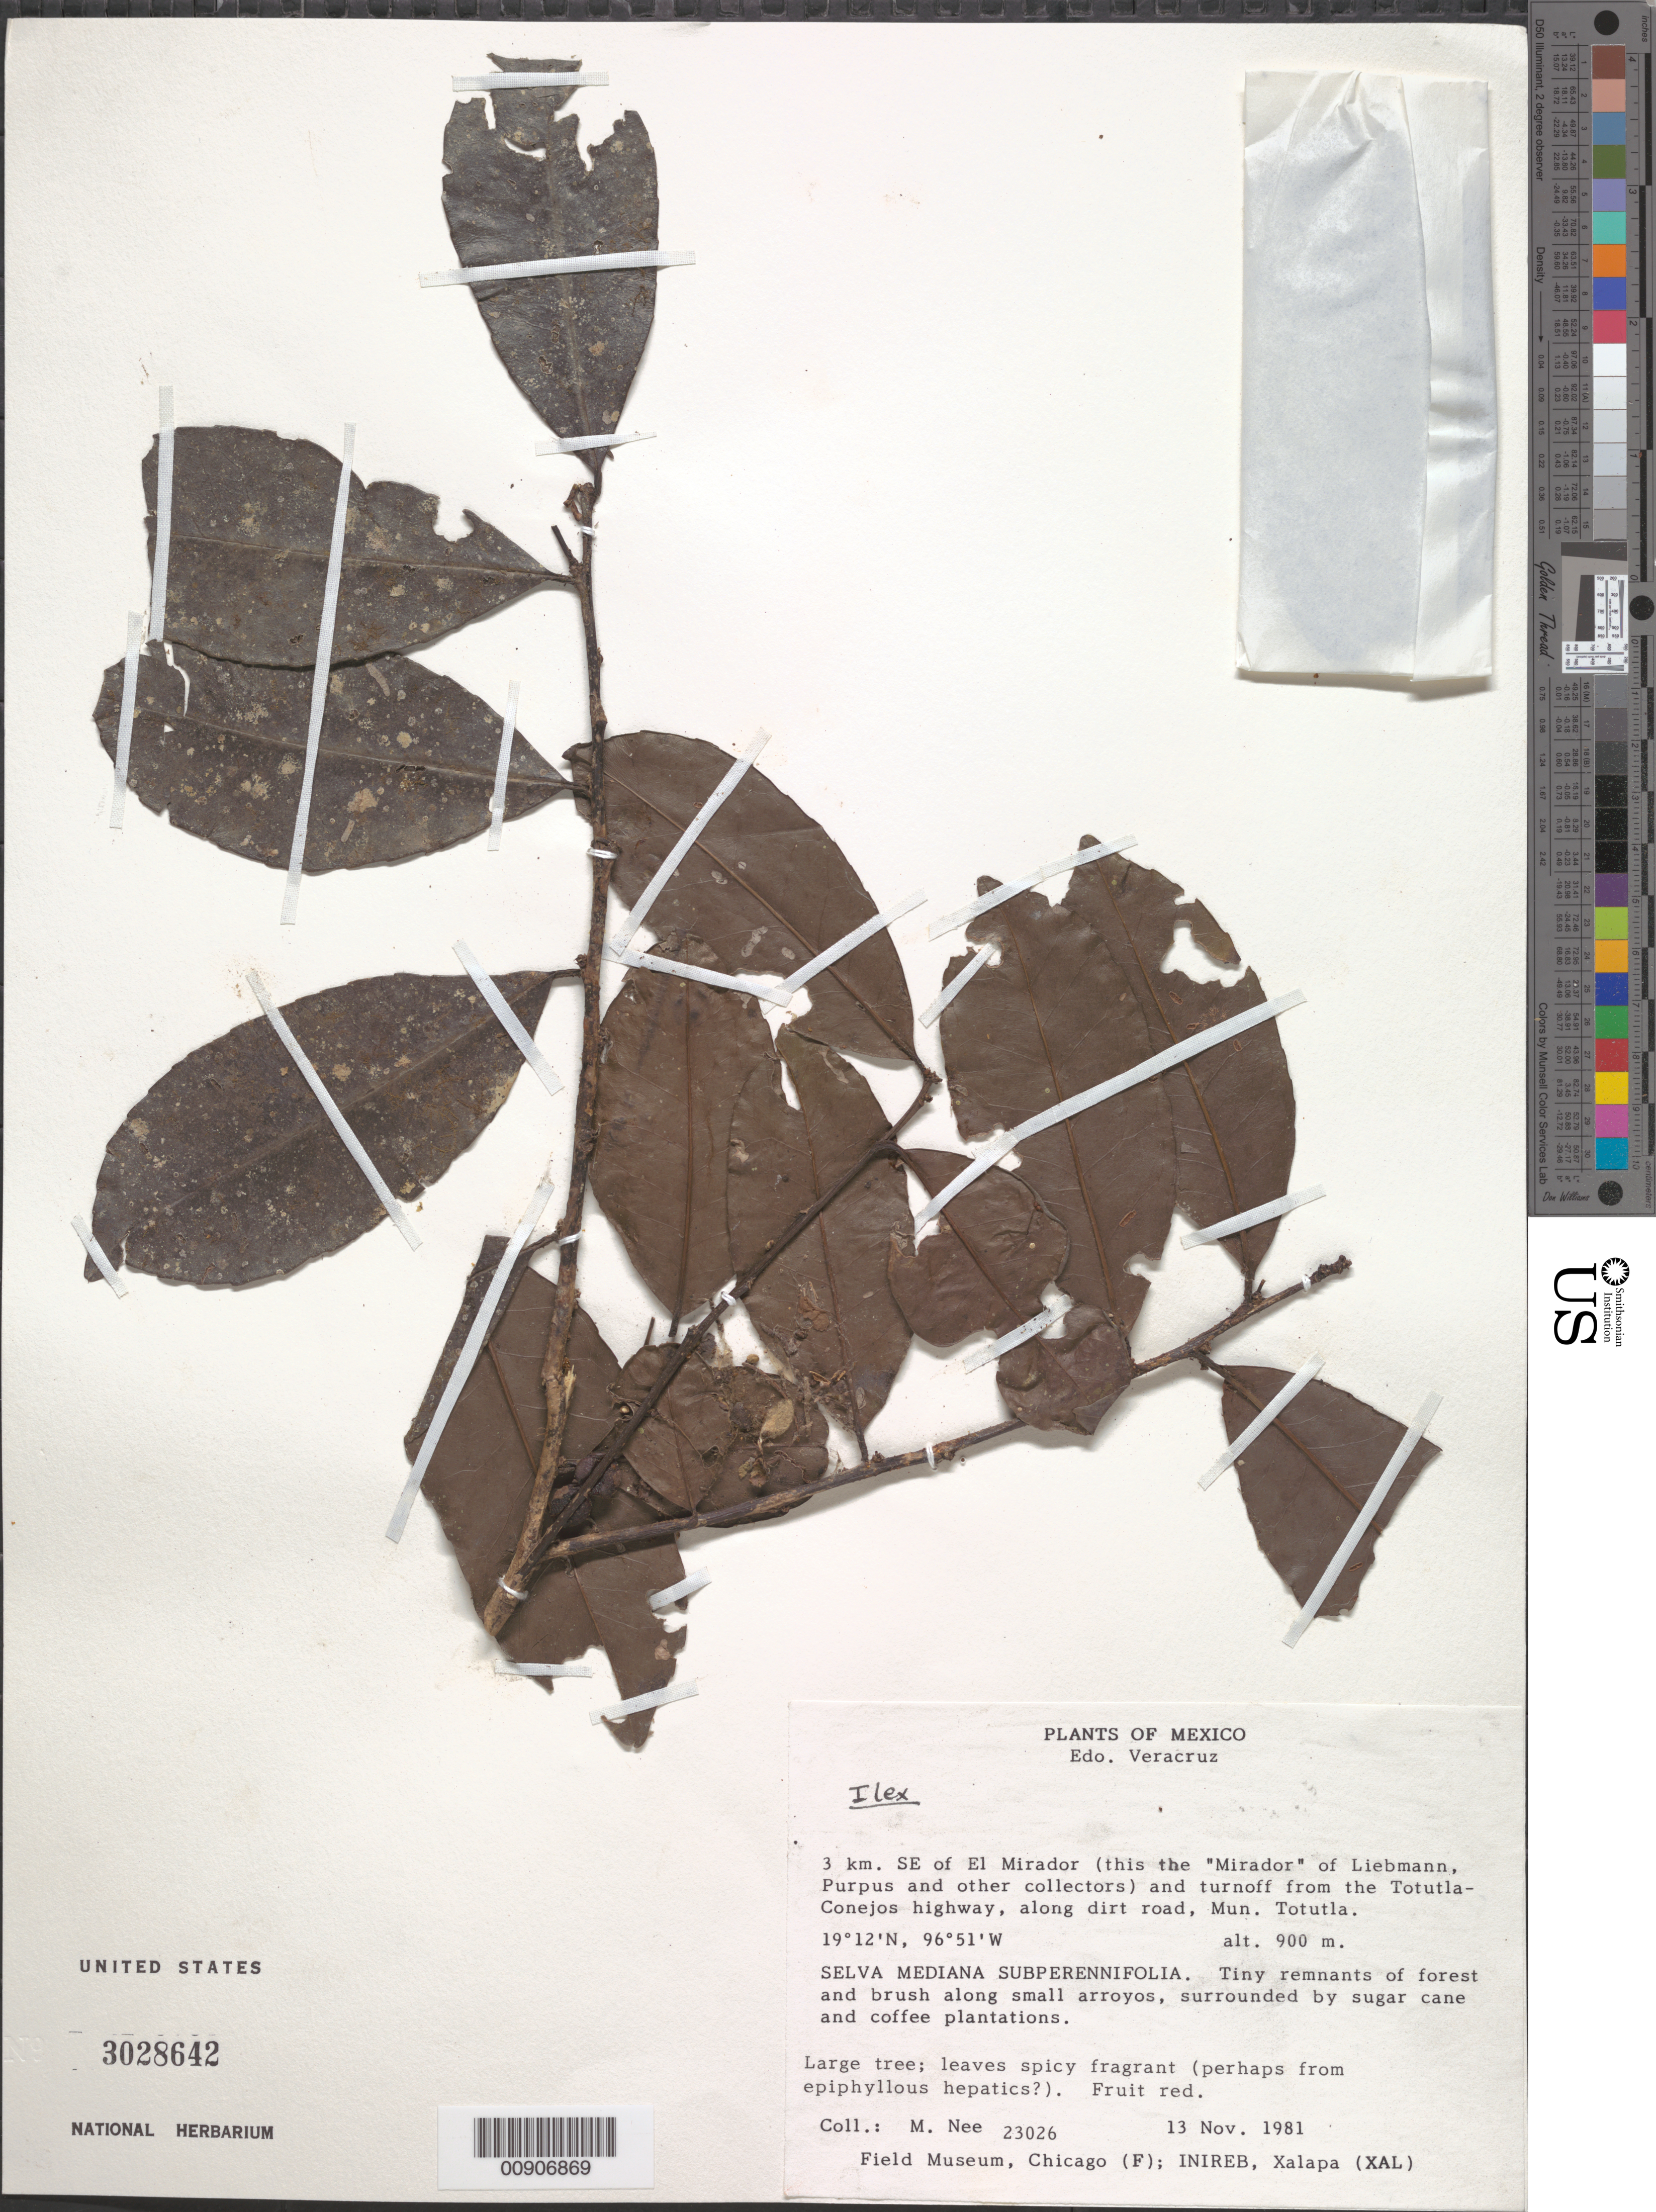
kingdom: Plantae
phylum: Tracheophyta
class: Magnoliopsida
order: Aquifoliales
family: Aquifoliaceae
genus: Ilex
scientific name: Ilex sp.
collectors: M. Nee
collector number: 23026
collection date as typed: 12 Nov 1981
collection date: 1981-11-12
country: Mexico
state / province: Veracruz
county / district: Totutla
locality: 3 km. SE of El Mirador (this the "Mirador" of Liebmann, Purpus and other collectors) and turnoff from the Totutla-Conejos highway, along dirt road, Mun. Totutla, Veracruz.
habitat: Selva mediana subperennifolia.Tiny remnants of forest & brush along small arroyos, surrounded by sugar cane & coffee plantat.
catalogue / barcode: US 3028642